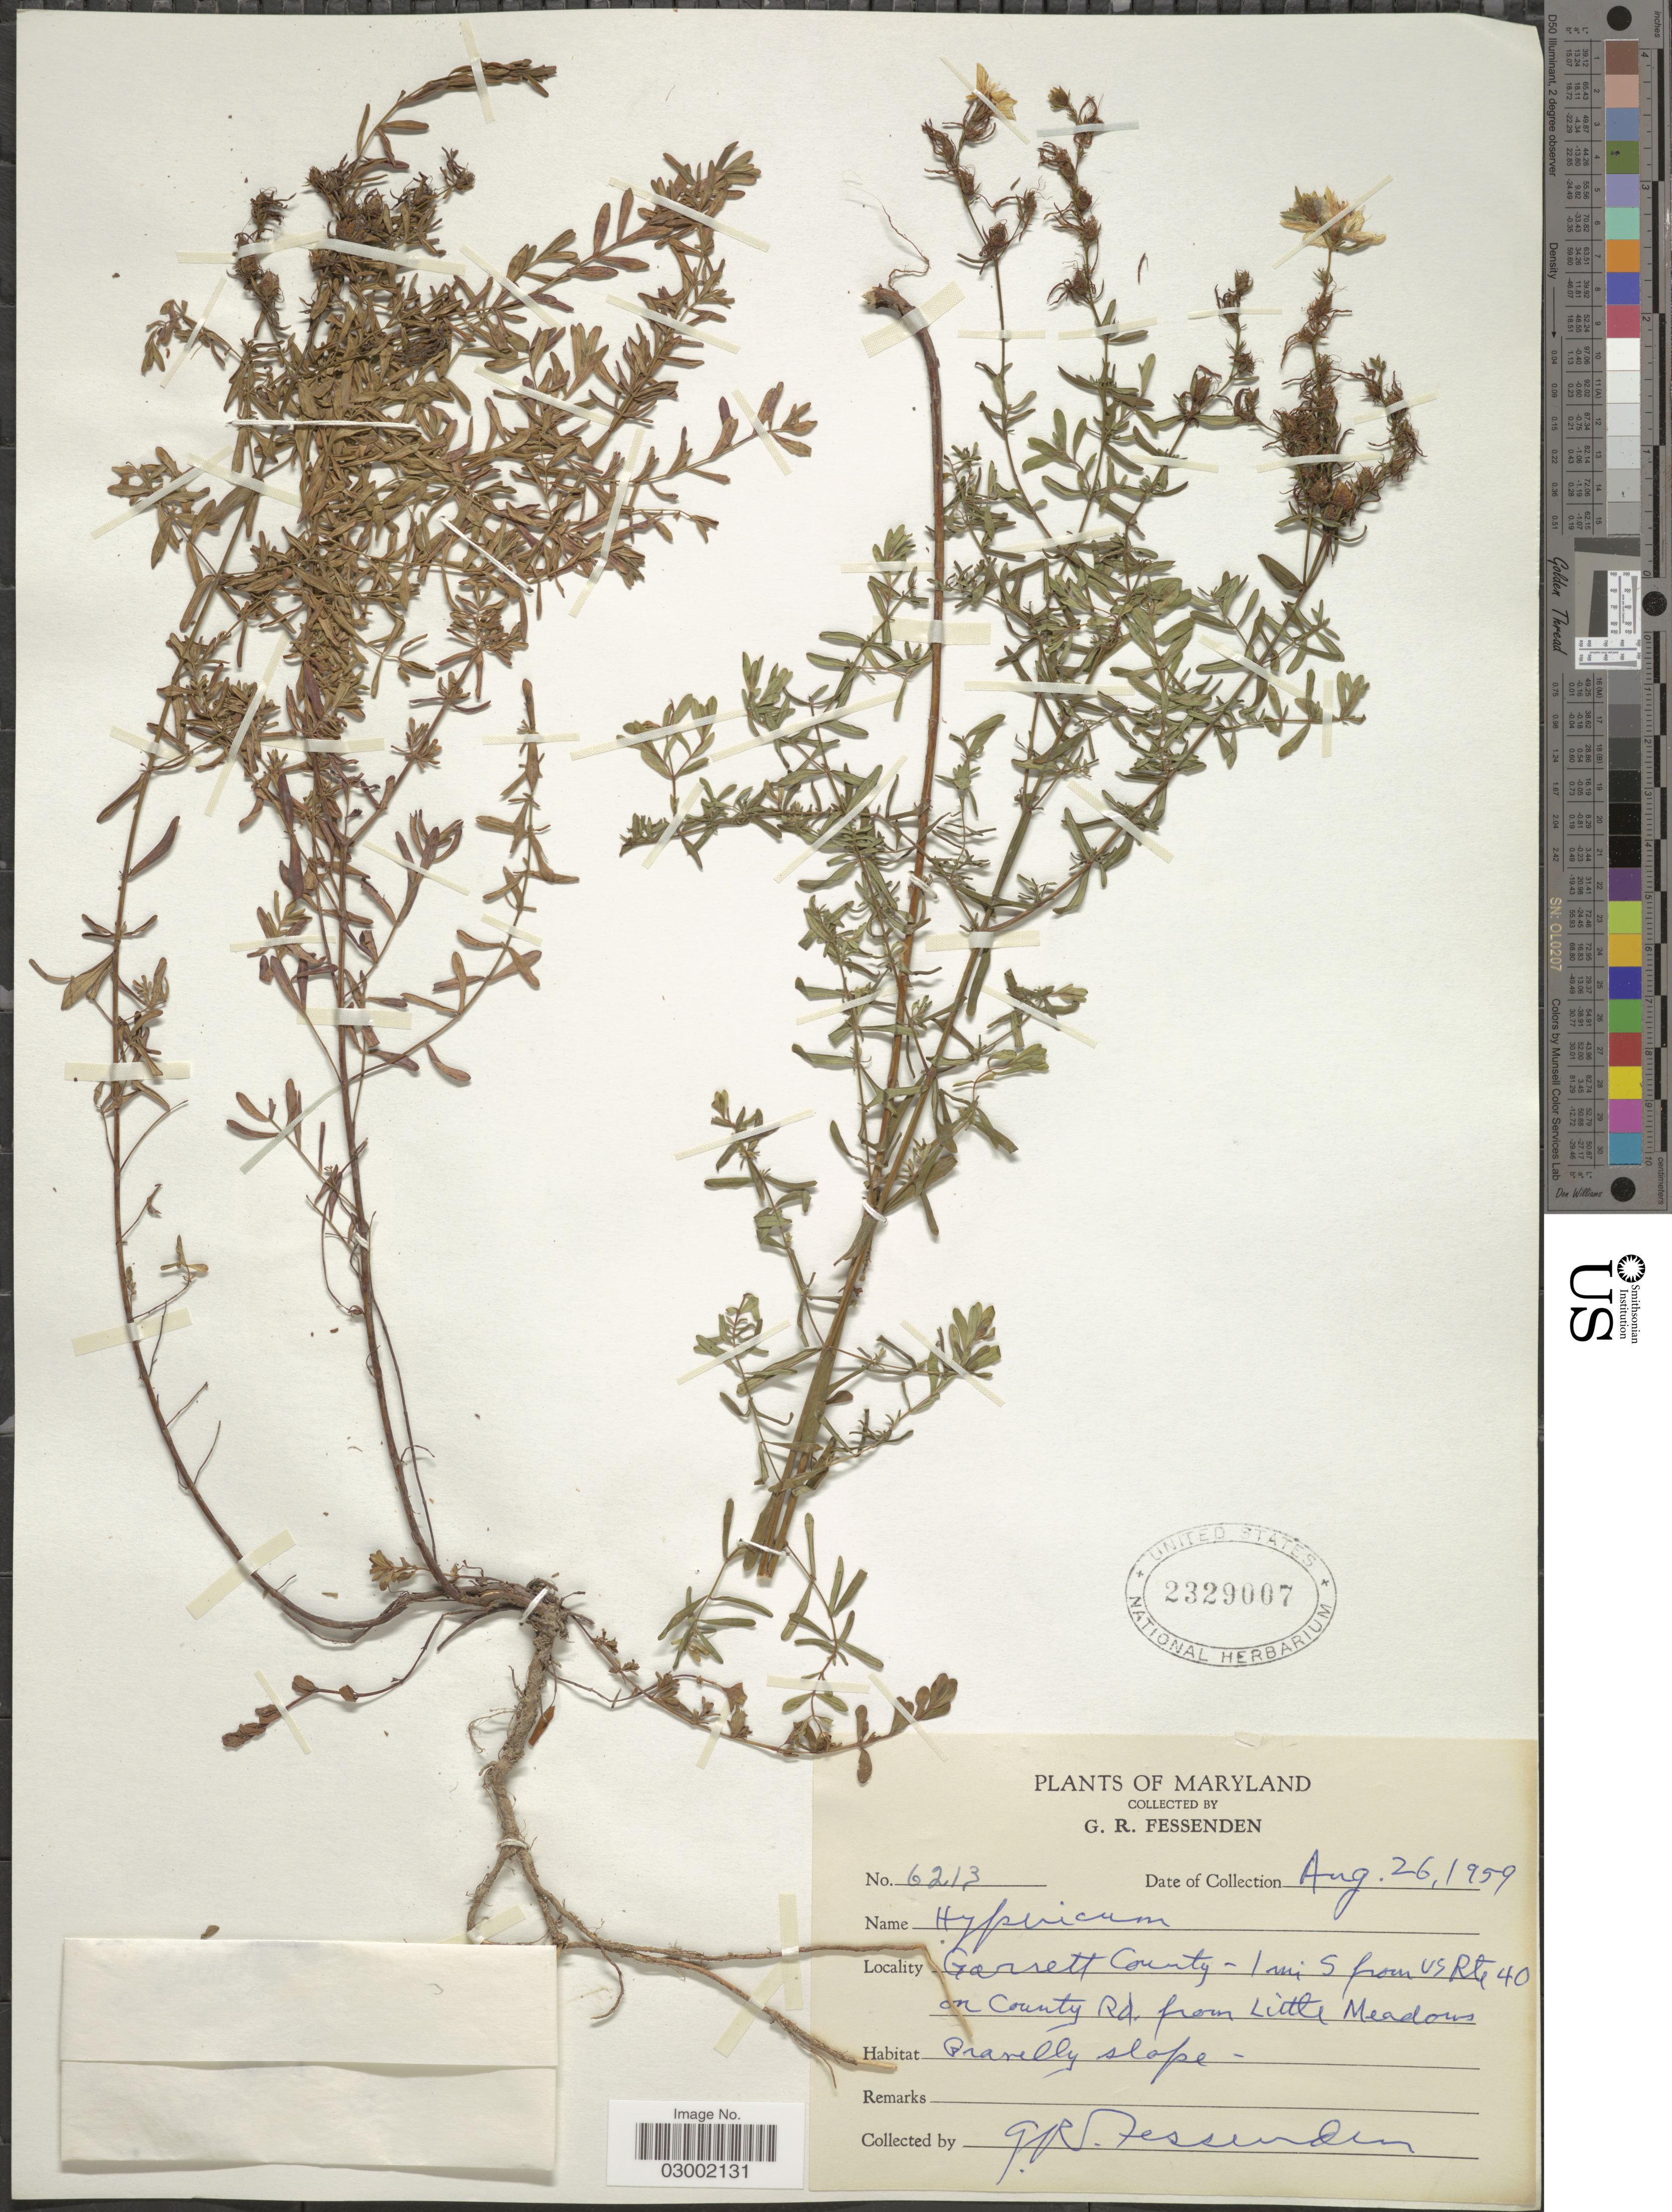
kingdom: Plantae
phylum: Tracheophyta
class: Magnoliopsida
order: Malpighiales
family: Hypericaceae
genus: Hypericum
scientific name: Hypericum perforatum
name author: L.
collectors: G. Fessenden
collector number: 6213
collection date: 1959-08-26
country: United States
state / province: Maryland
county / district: Garrett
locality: Garrett County - 1 mi S from US Rte 40 on County Rd. from Little Meadows.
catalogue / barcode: US 2329007